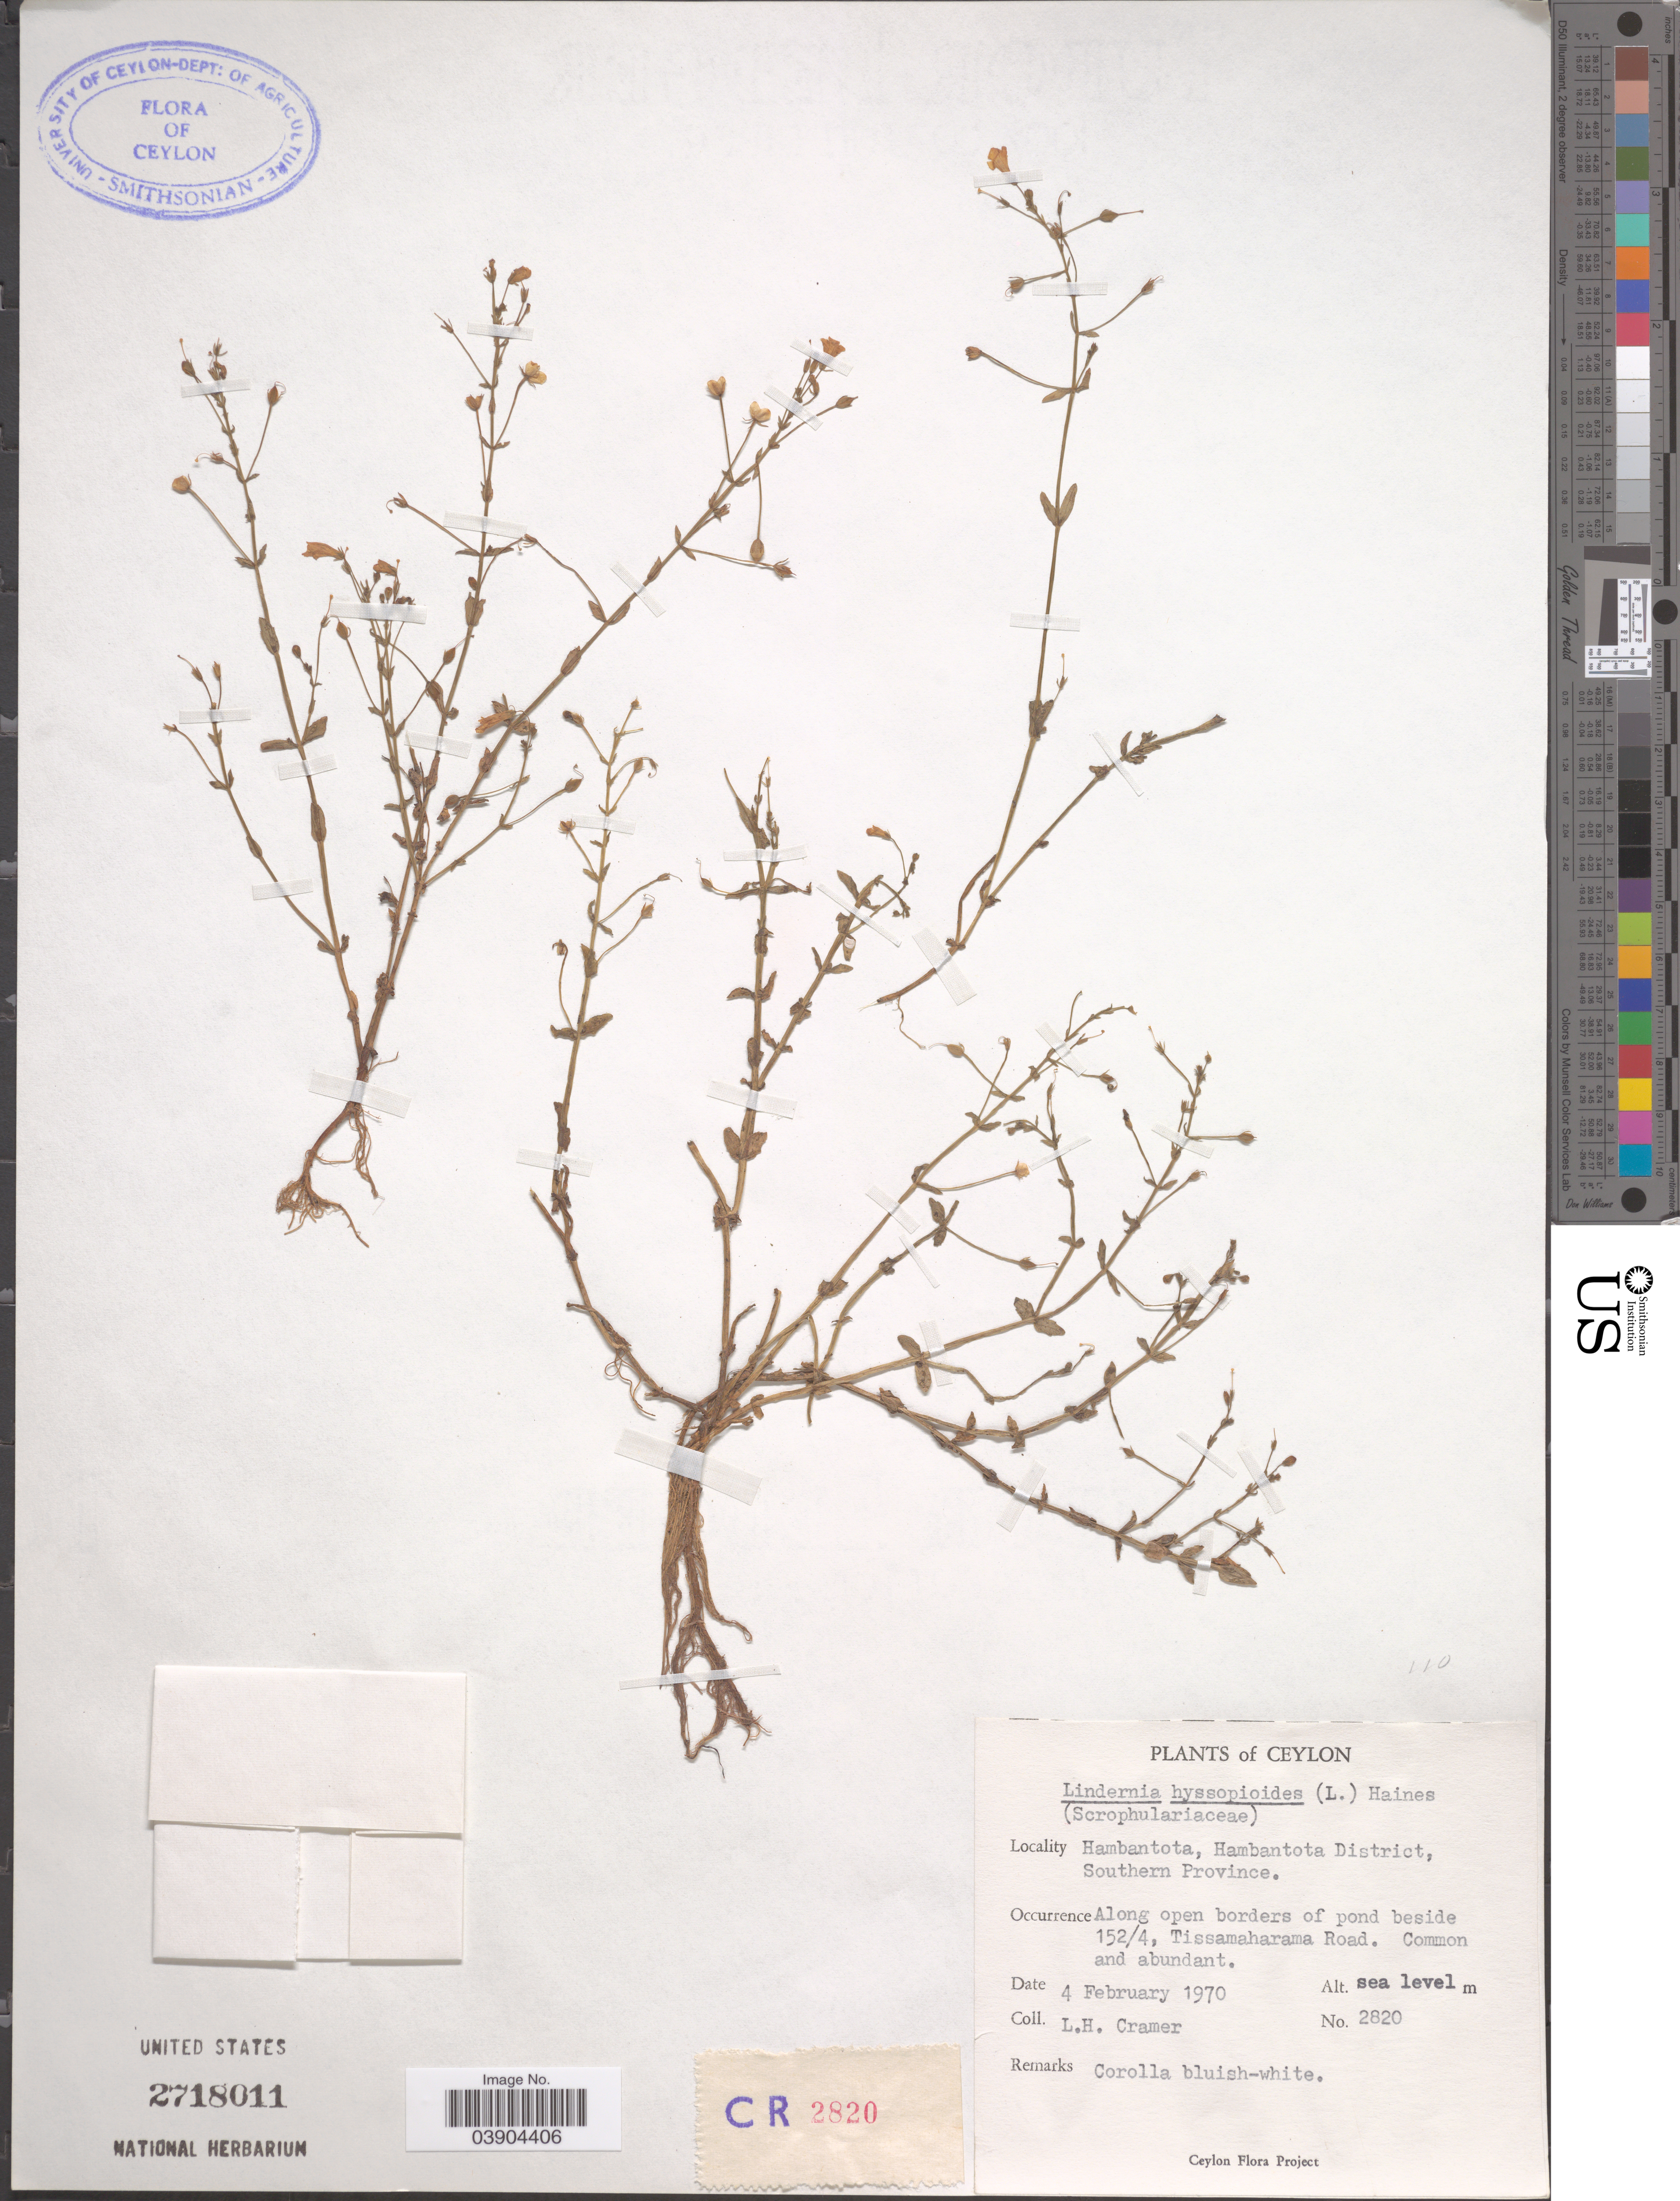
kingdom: Plantae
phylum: Tracheophyta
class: Magnoliopsida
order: Lamiales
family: Linderniaceae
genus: Lindernia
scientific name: Lindernia hyssopioides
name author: (L.) Haines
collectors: L. H. Cramer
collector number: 2820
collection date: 1970-02-04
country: Sri Lanka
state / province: Southern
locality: Ceylon. Hambantota, Hambantota District. Along open borders of pond beside 152/4, Tissamaharama Road.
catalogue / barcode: US 2718011